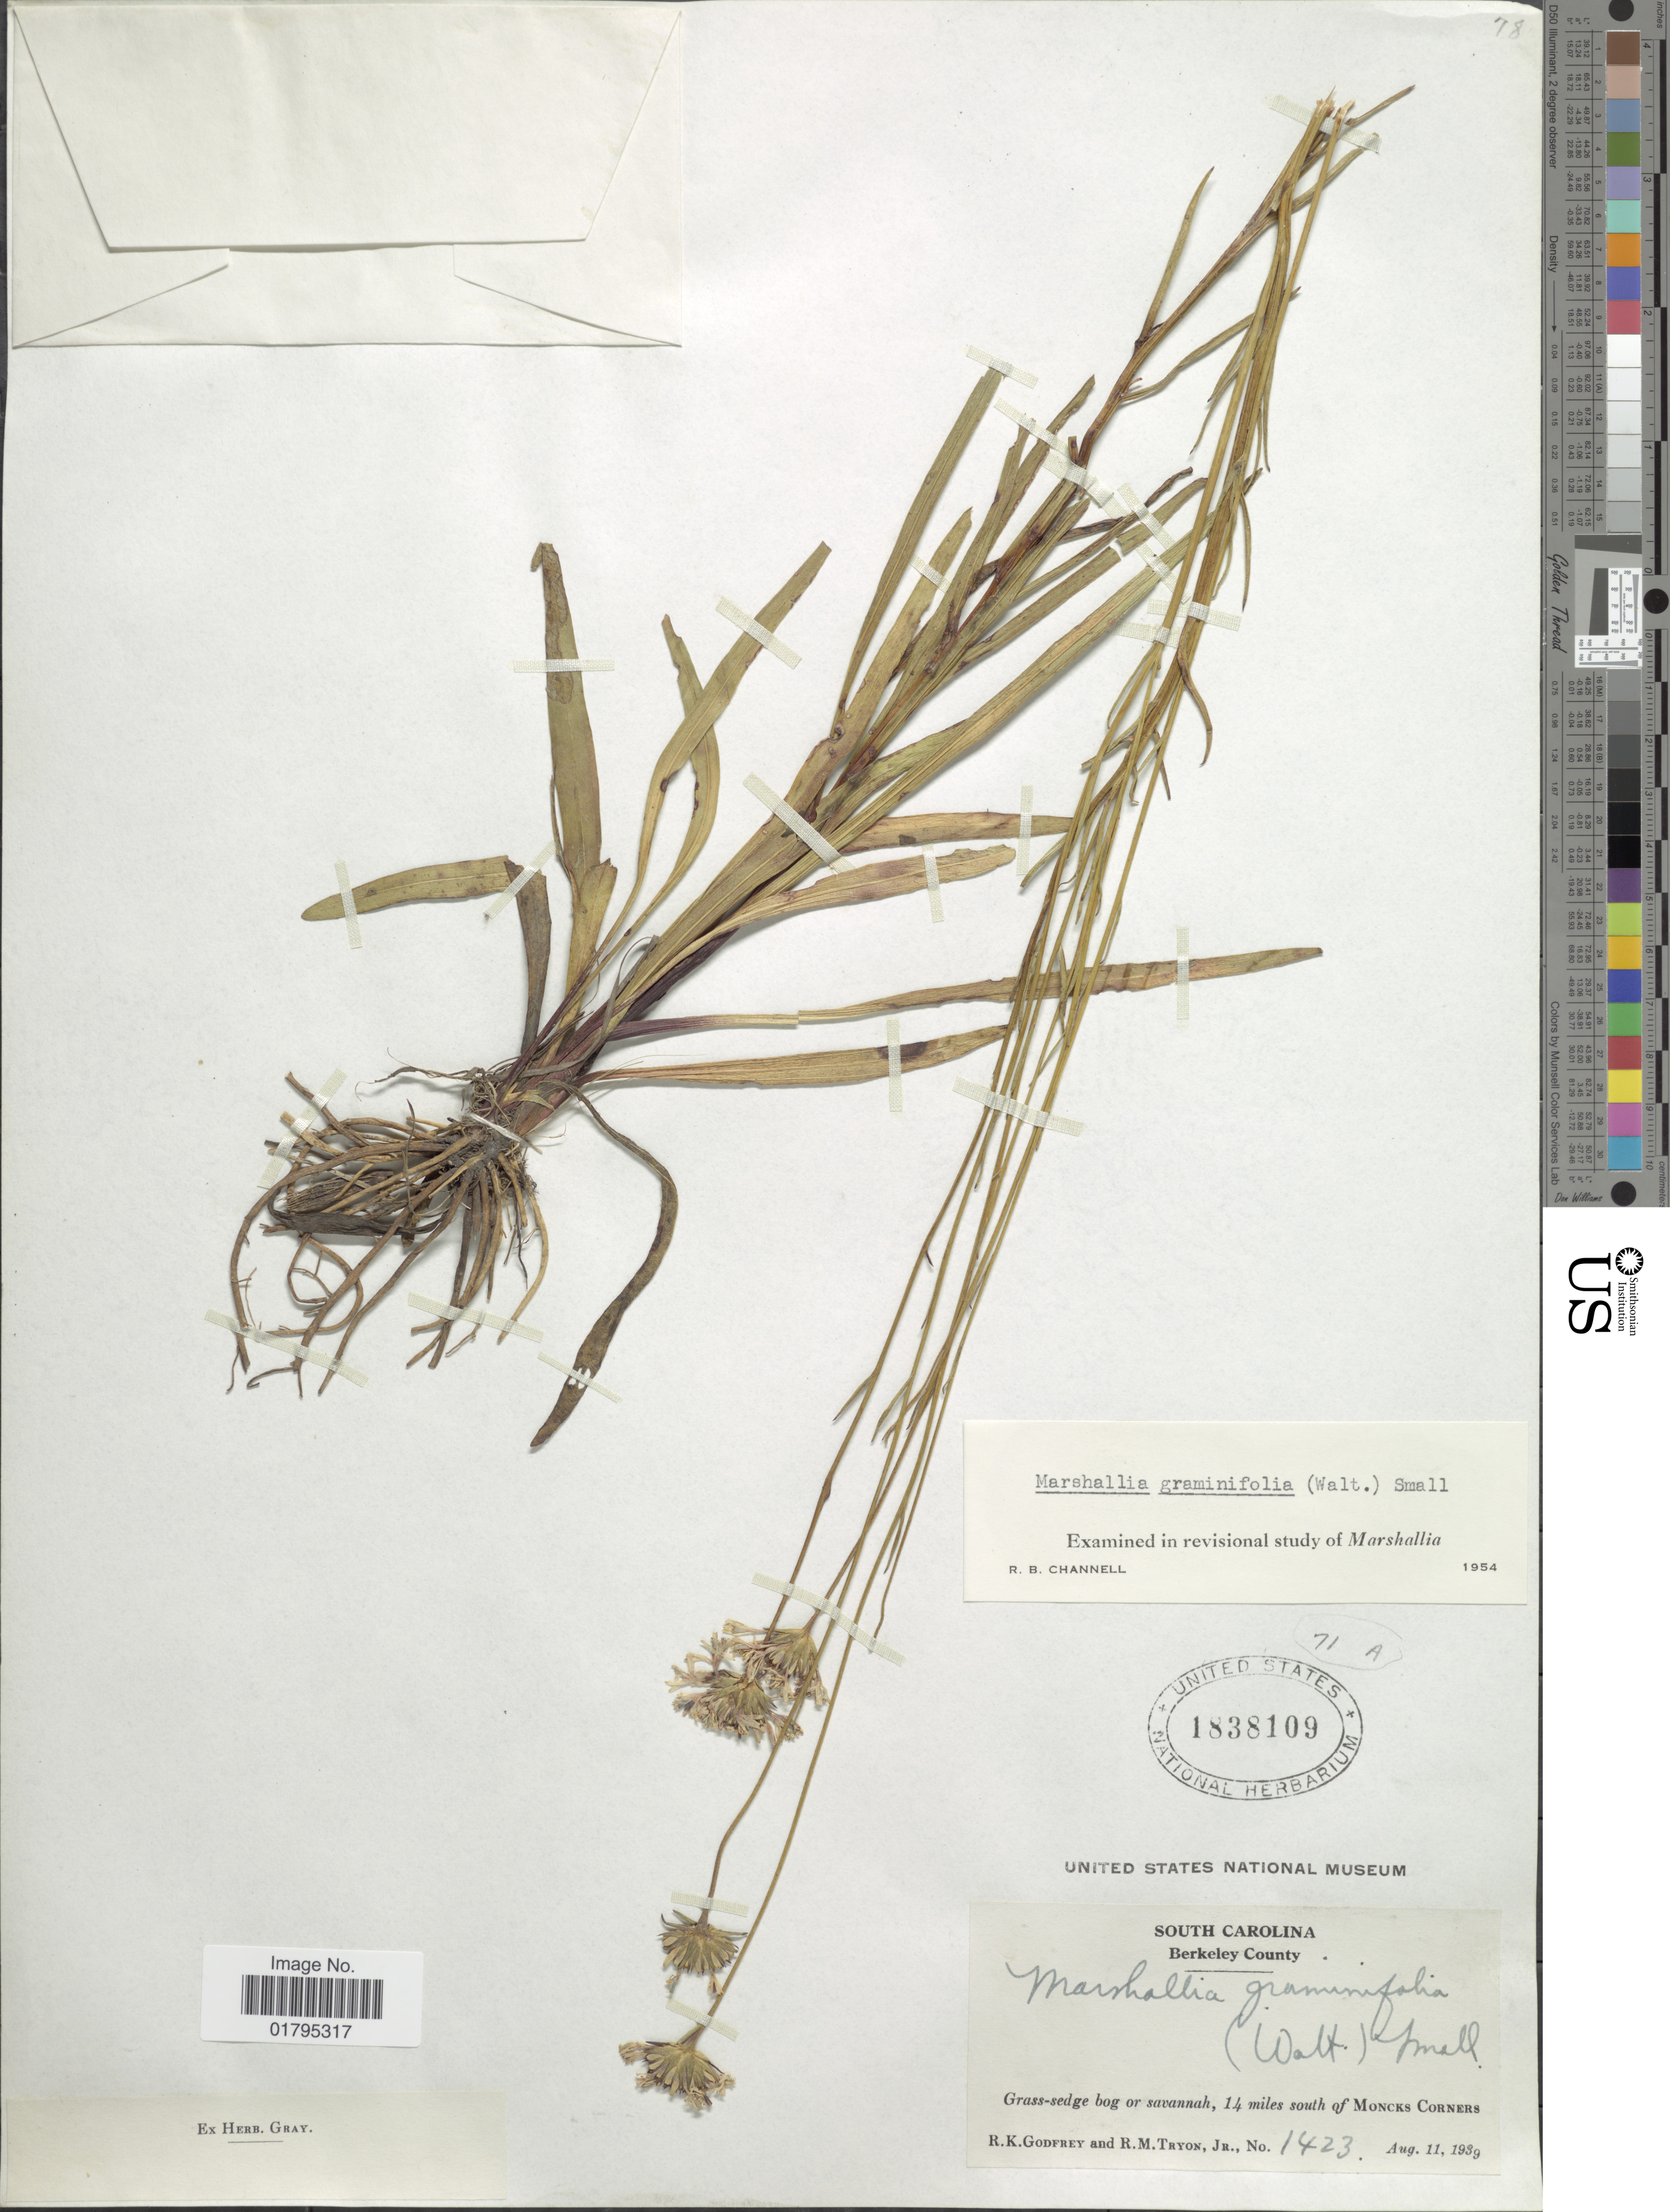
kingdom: Plantae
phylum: Tracheophyta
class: Magnoliopsida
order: Asterales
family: Asteraceae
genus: Marshallia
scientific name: Marshallia graminifolia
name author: (Walter) Small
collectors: R. K. Godfrey & R. M. Tryon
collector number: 1423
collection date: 1939-08-11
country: United States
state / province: South Carolina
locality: Berkeley County. Grass-sedge or savannah, 14 miles south of Moncks Corners.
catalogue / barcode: US 1838109